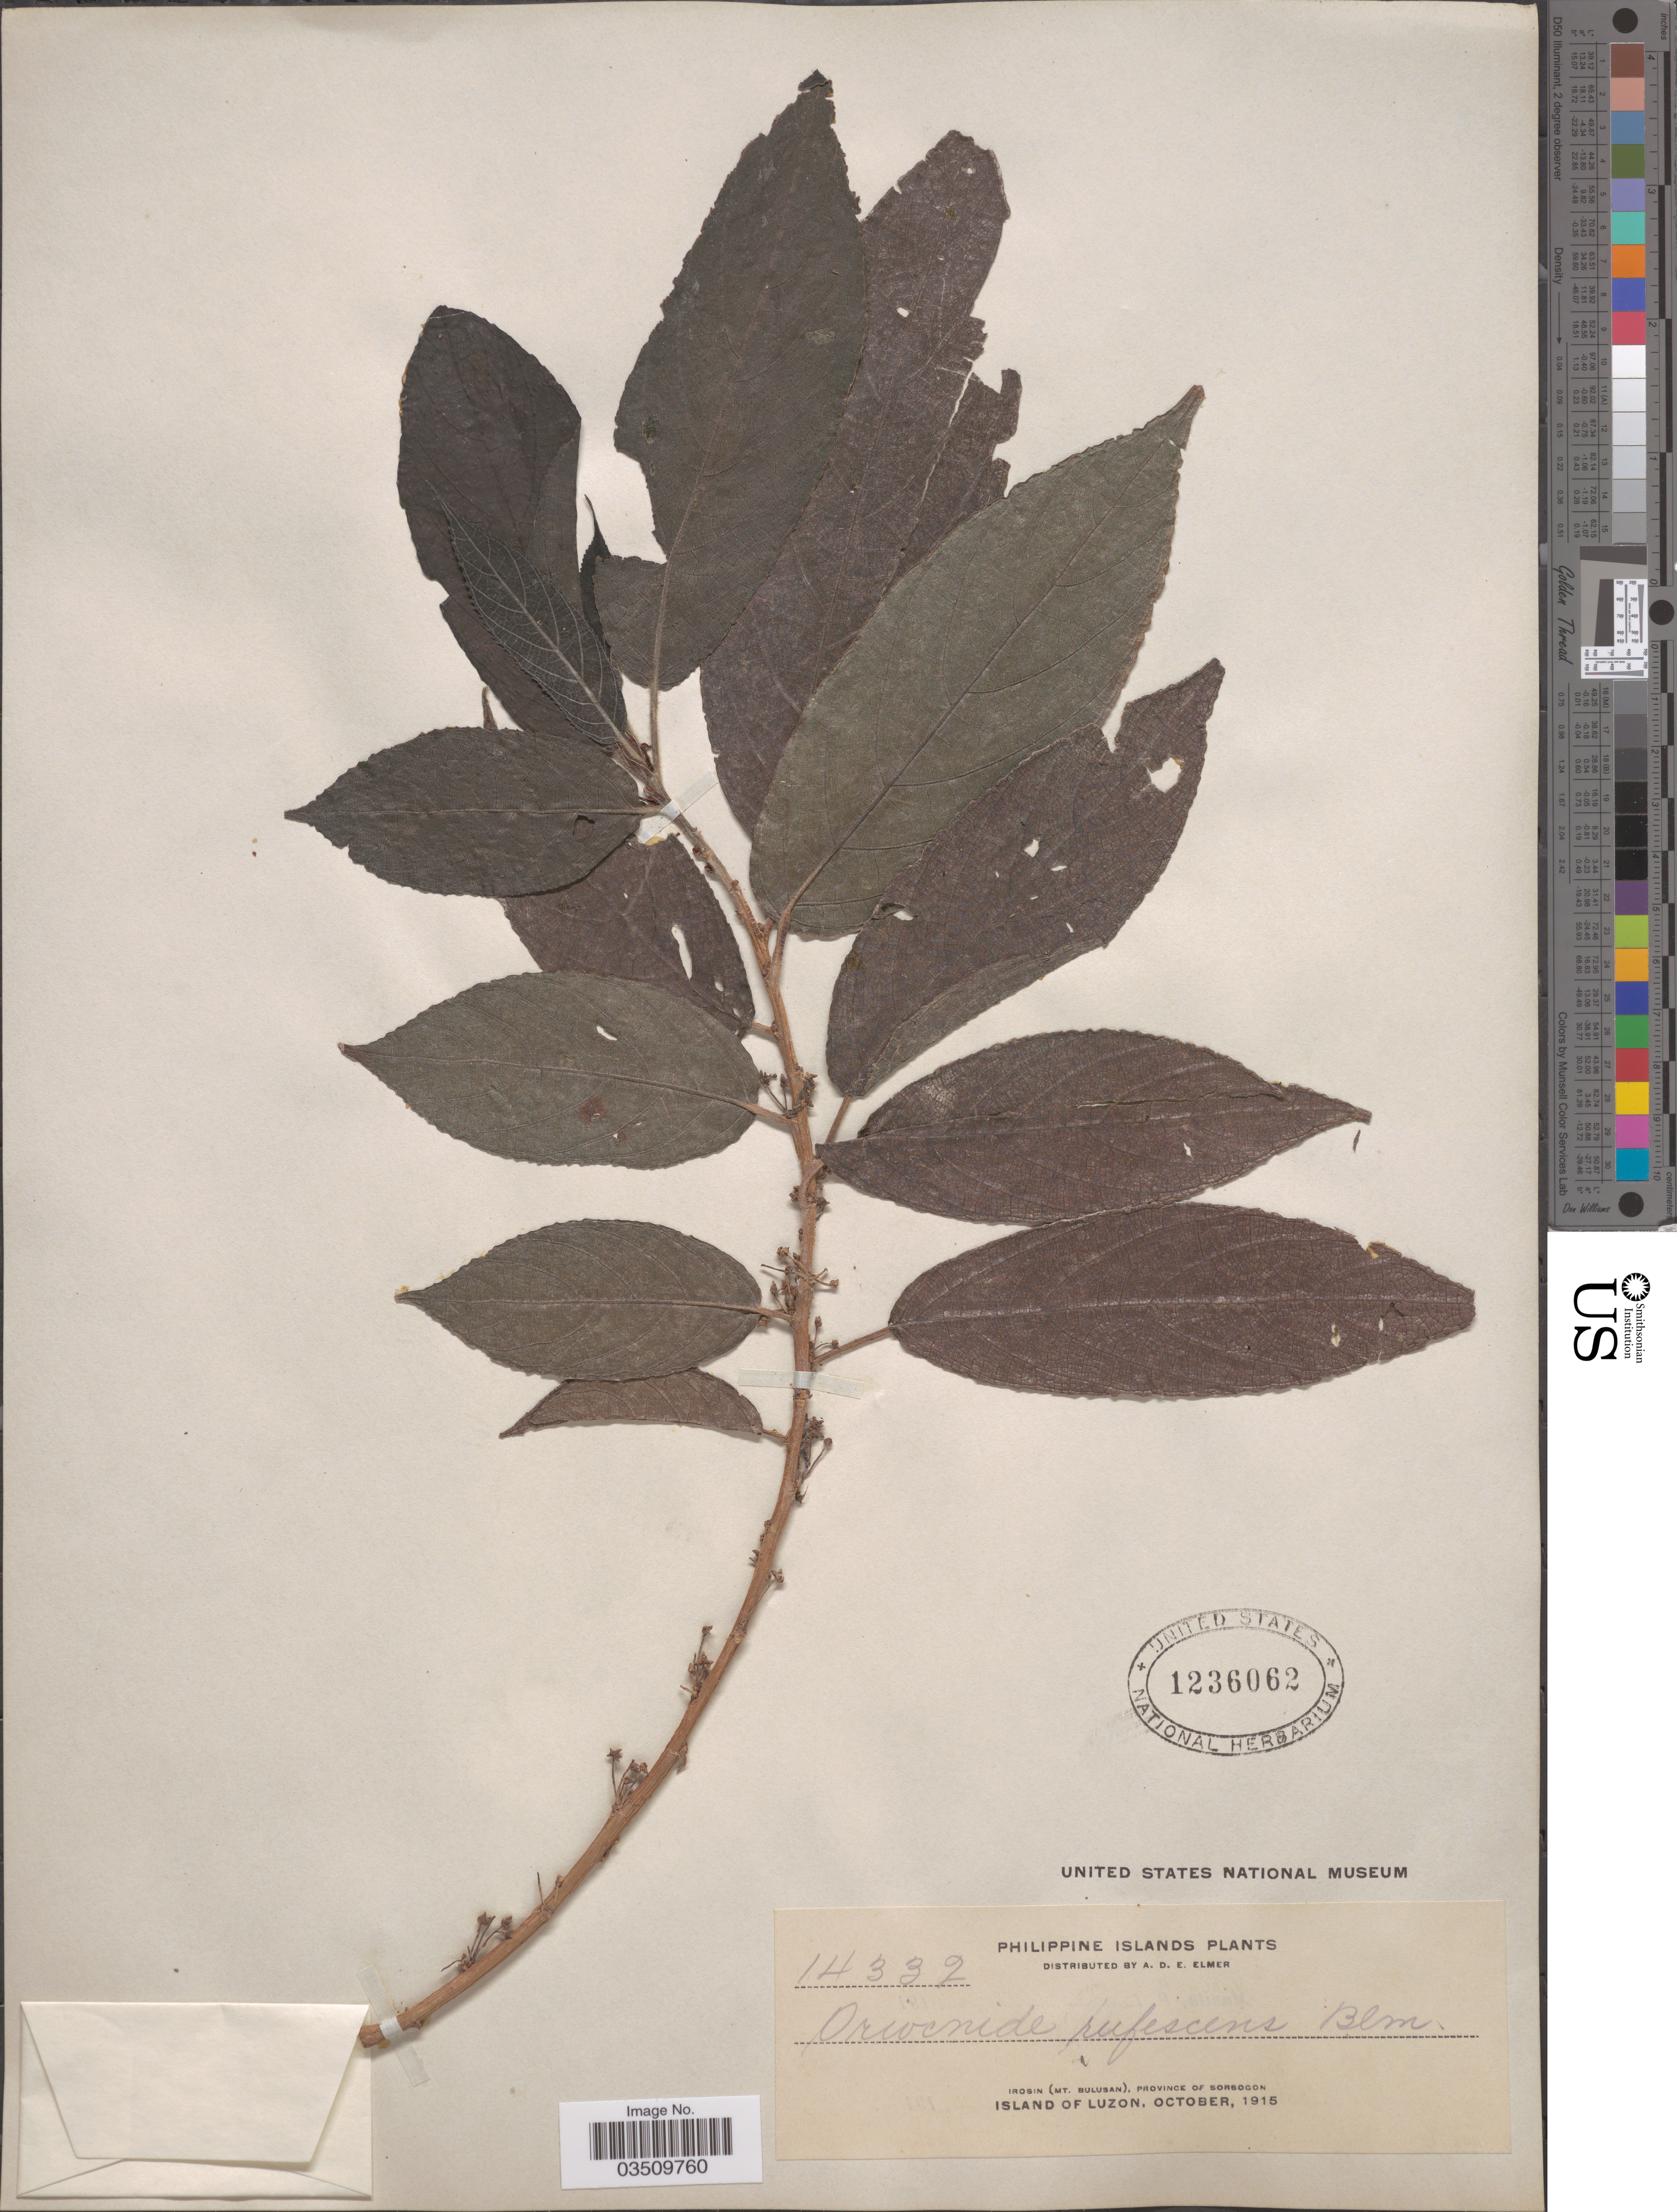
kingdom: Plantae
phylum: Tracheophyta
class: Magnoliopsida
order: Rosales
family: Urticaceae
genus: Oreocnide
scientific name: Oreocnide rubescens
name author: (Blume) Miq.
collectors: A. D. E. Elmer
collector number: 14332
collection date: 1915-10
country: Philippines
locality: Irosin (Mt. Bulusan), Province of Sorsogon. Island of Luzon.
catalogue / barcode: US 1236062